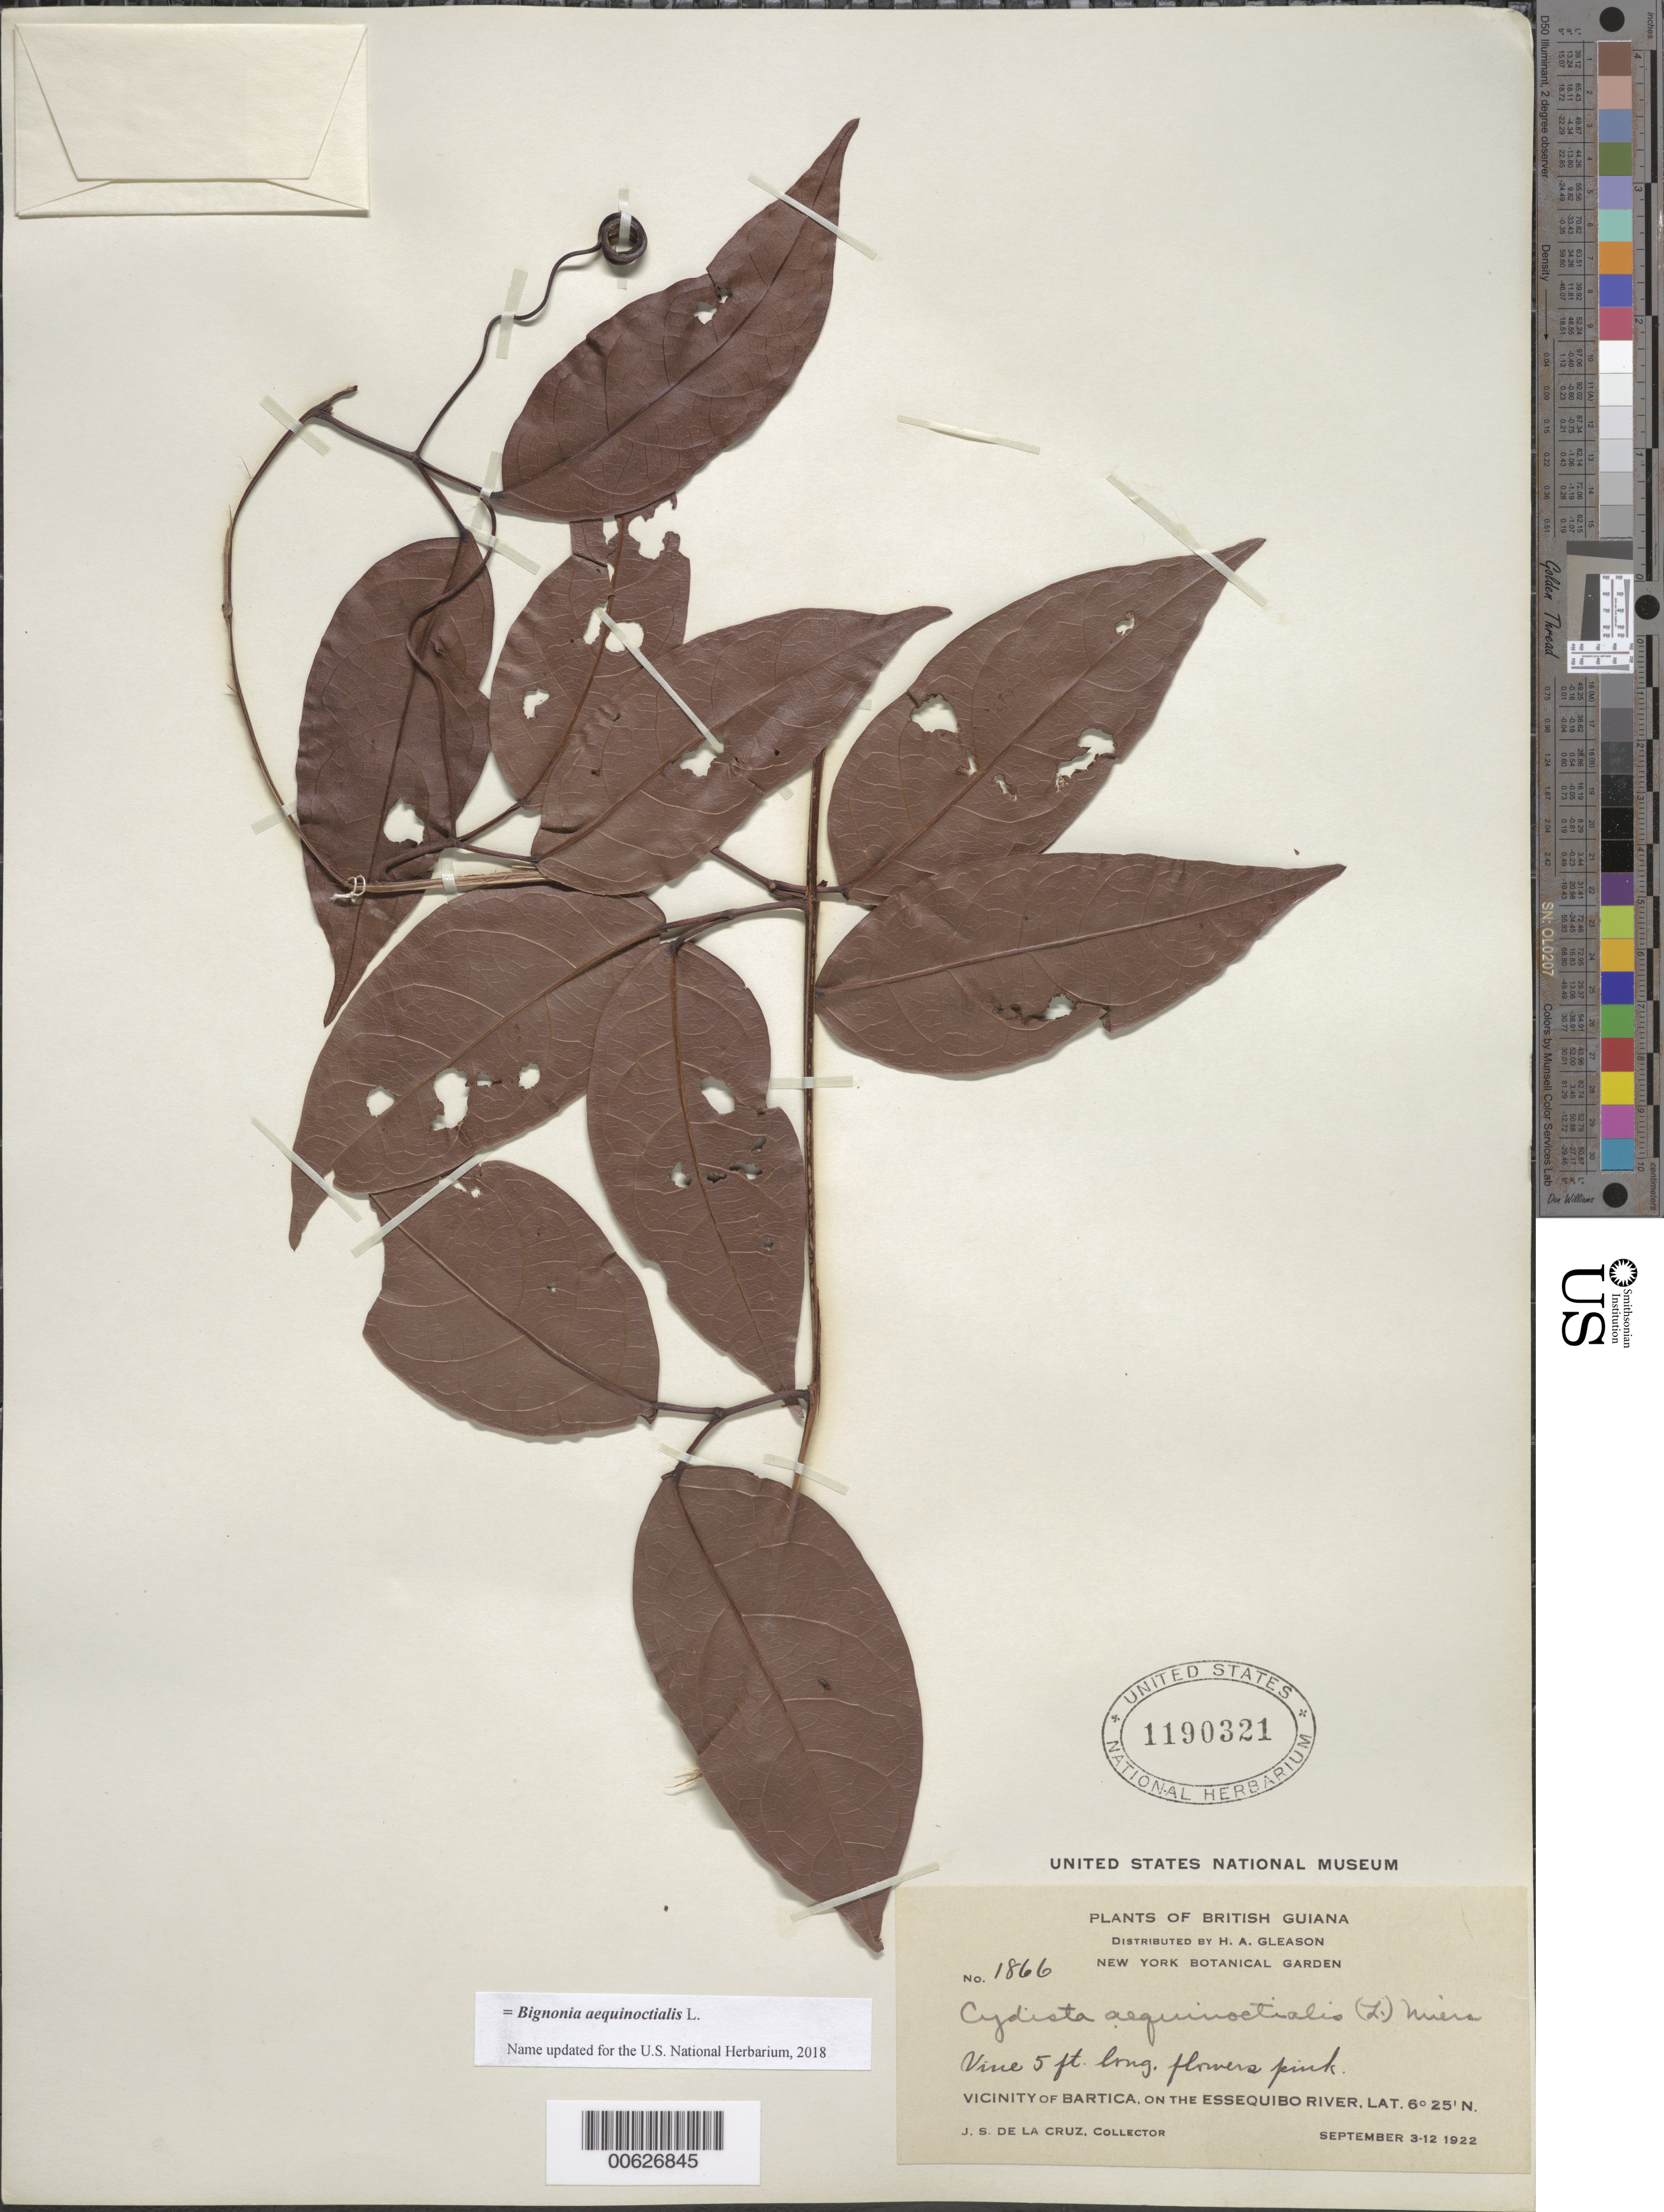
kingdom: Plantae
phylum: Tracheophyta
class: Magnoliopsida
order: Lamiales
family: Bignoniaceae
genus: Bignonia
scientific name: Bignonia aequinoctialis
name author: L.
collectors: J. S. de la Cruz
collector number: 1866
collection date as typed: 3-Sep-22 to 12-Sep-22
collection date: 1922-09-03/1922-09-12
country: Guyana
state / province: Cuyuni-Mazaruni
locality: Bartica, vic., on the Essequibo River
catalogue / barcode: US 1190321